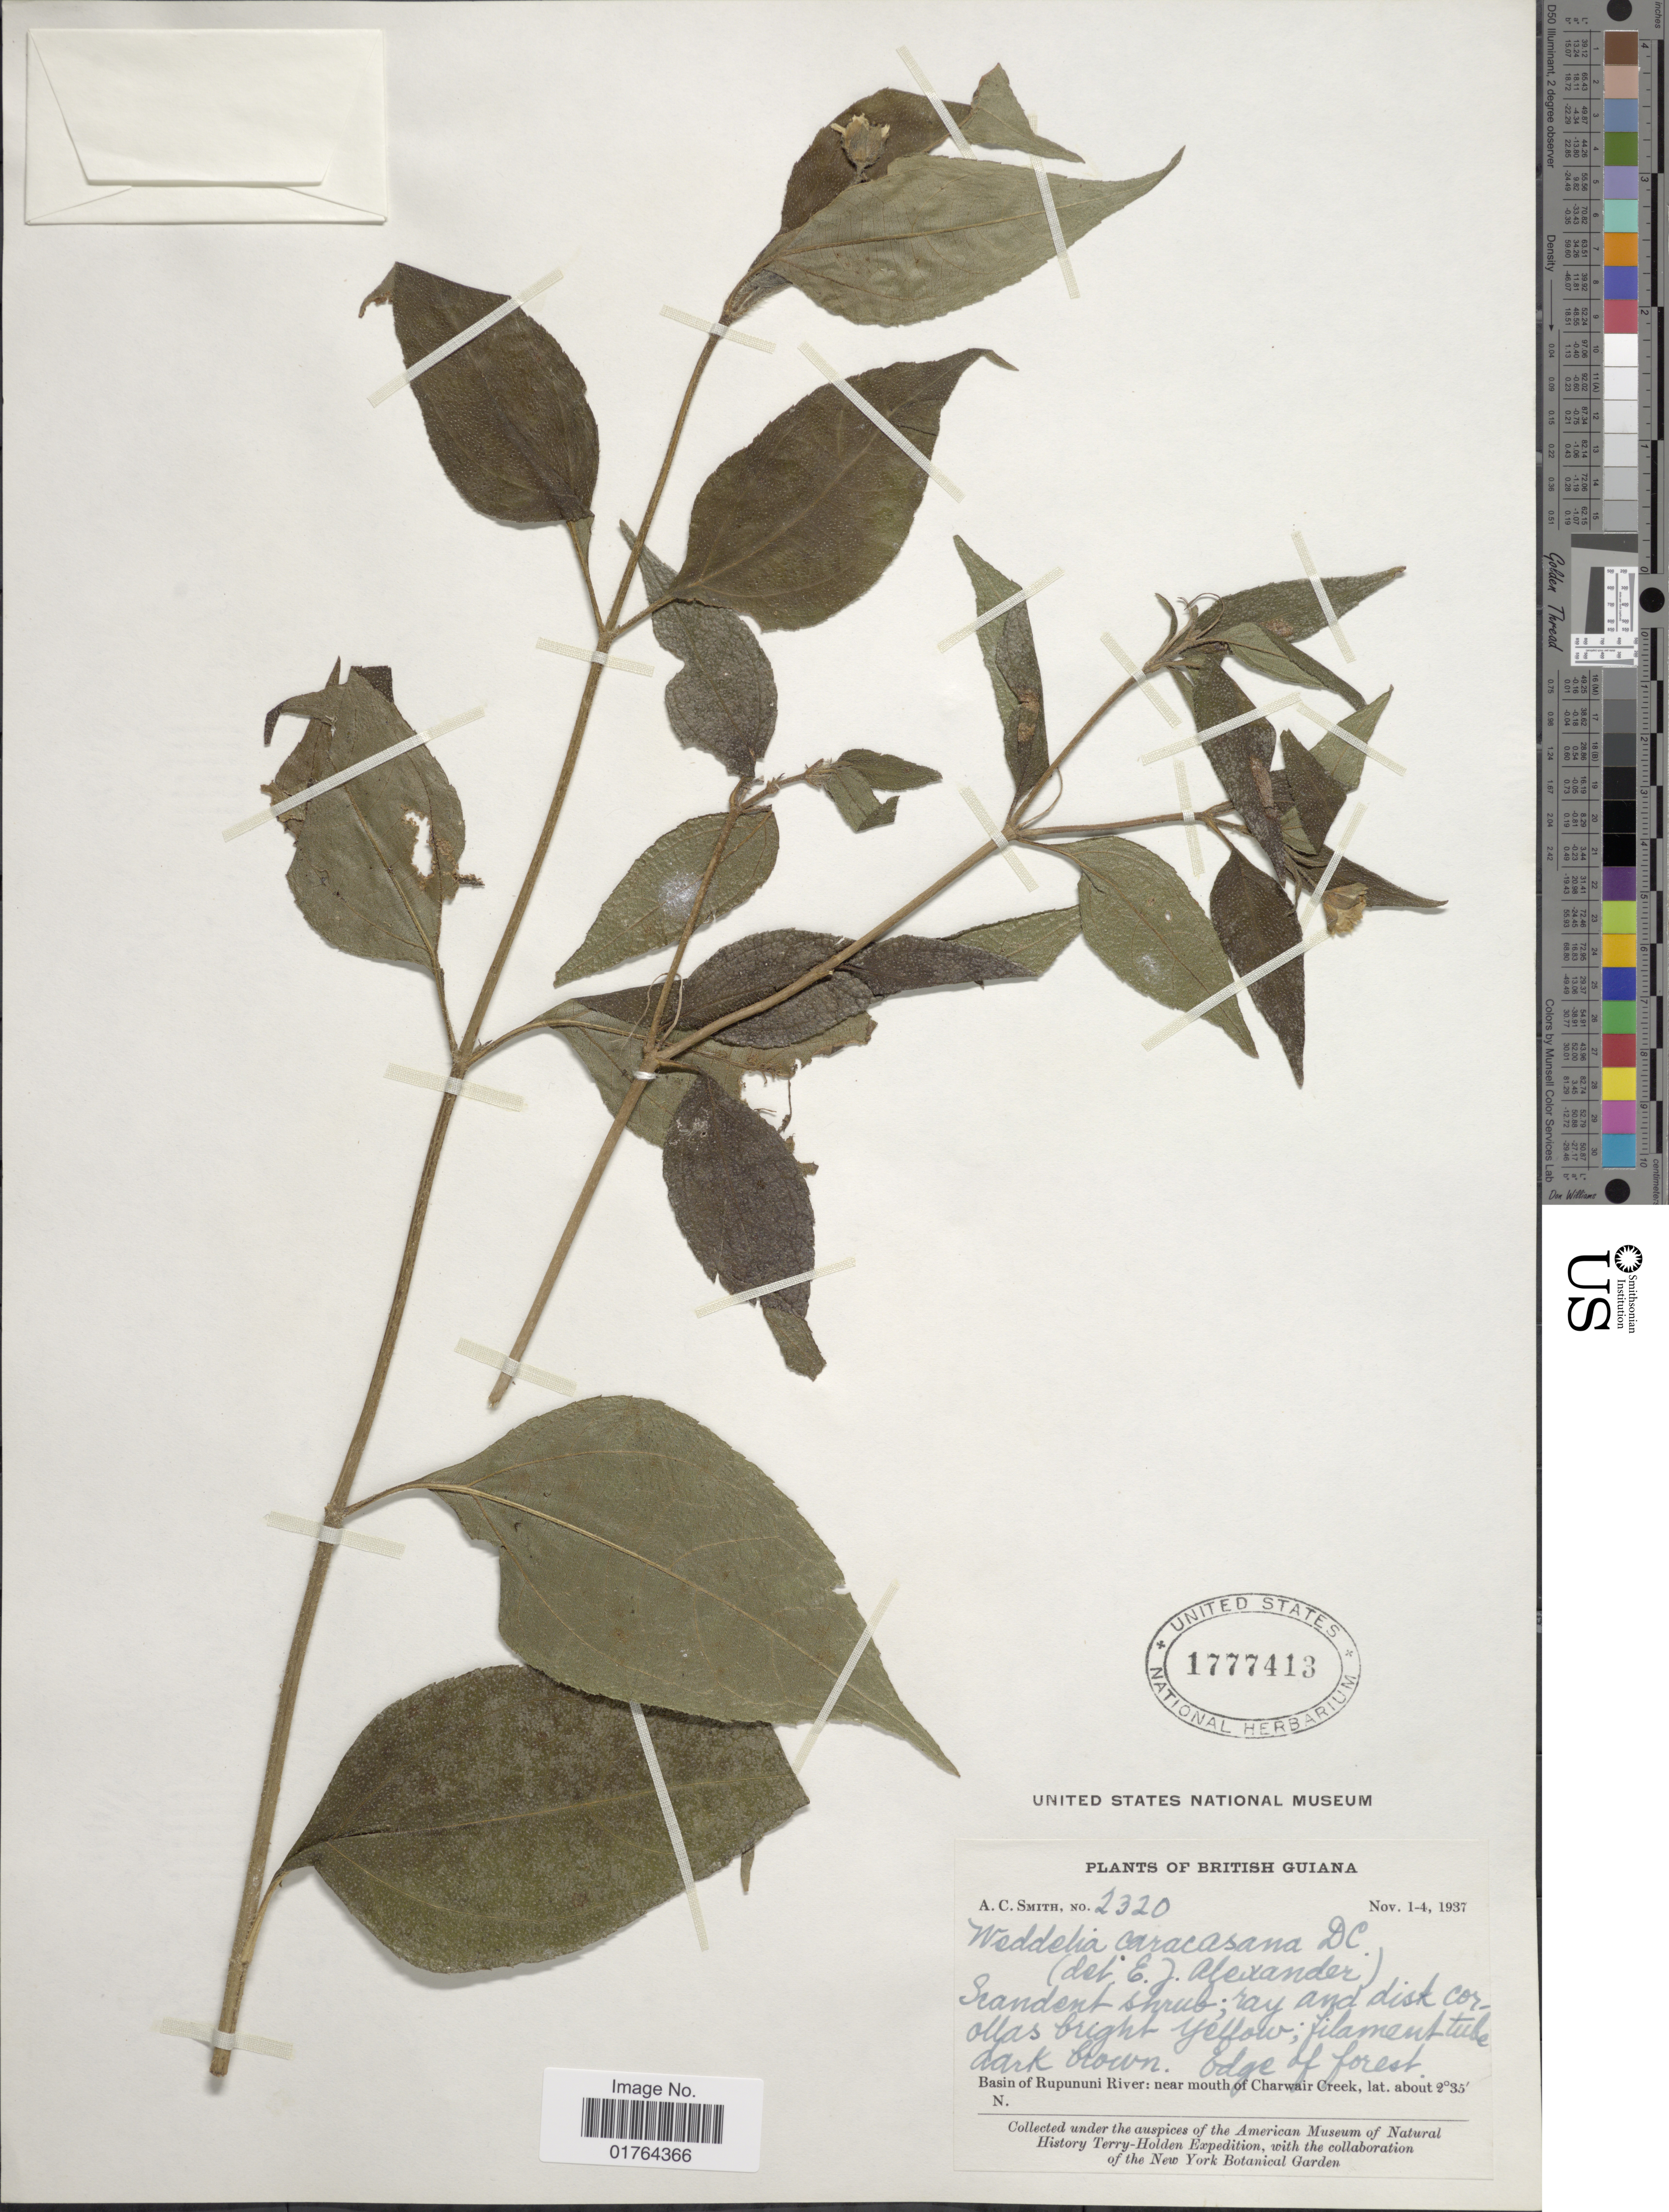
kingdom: Plantae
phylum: Tracheophyta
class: Magnoliopsida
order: Asterales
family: Asteraceae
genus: Wedelia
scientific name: Wedelia calycina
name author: Rich.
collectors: A. C. Smith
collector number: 2320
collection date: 1937-11-01/1937-11-04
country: Guyana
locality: Britisch Guiana, Basin of Rupununi River: near mouth of Charwair Creek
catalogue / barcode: US 1777413